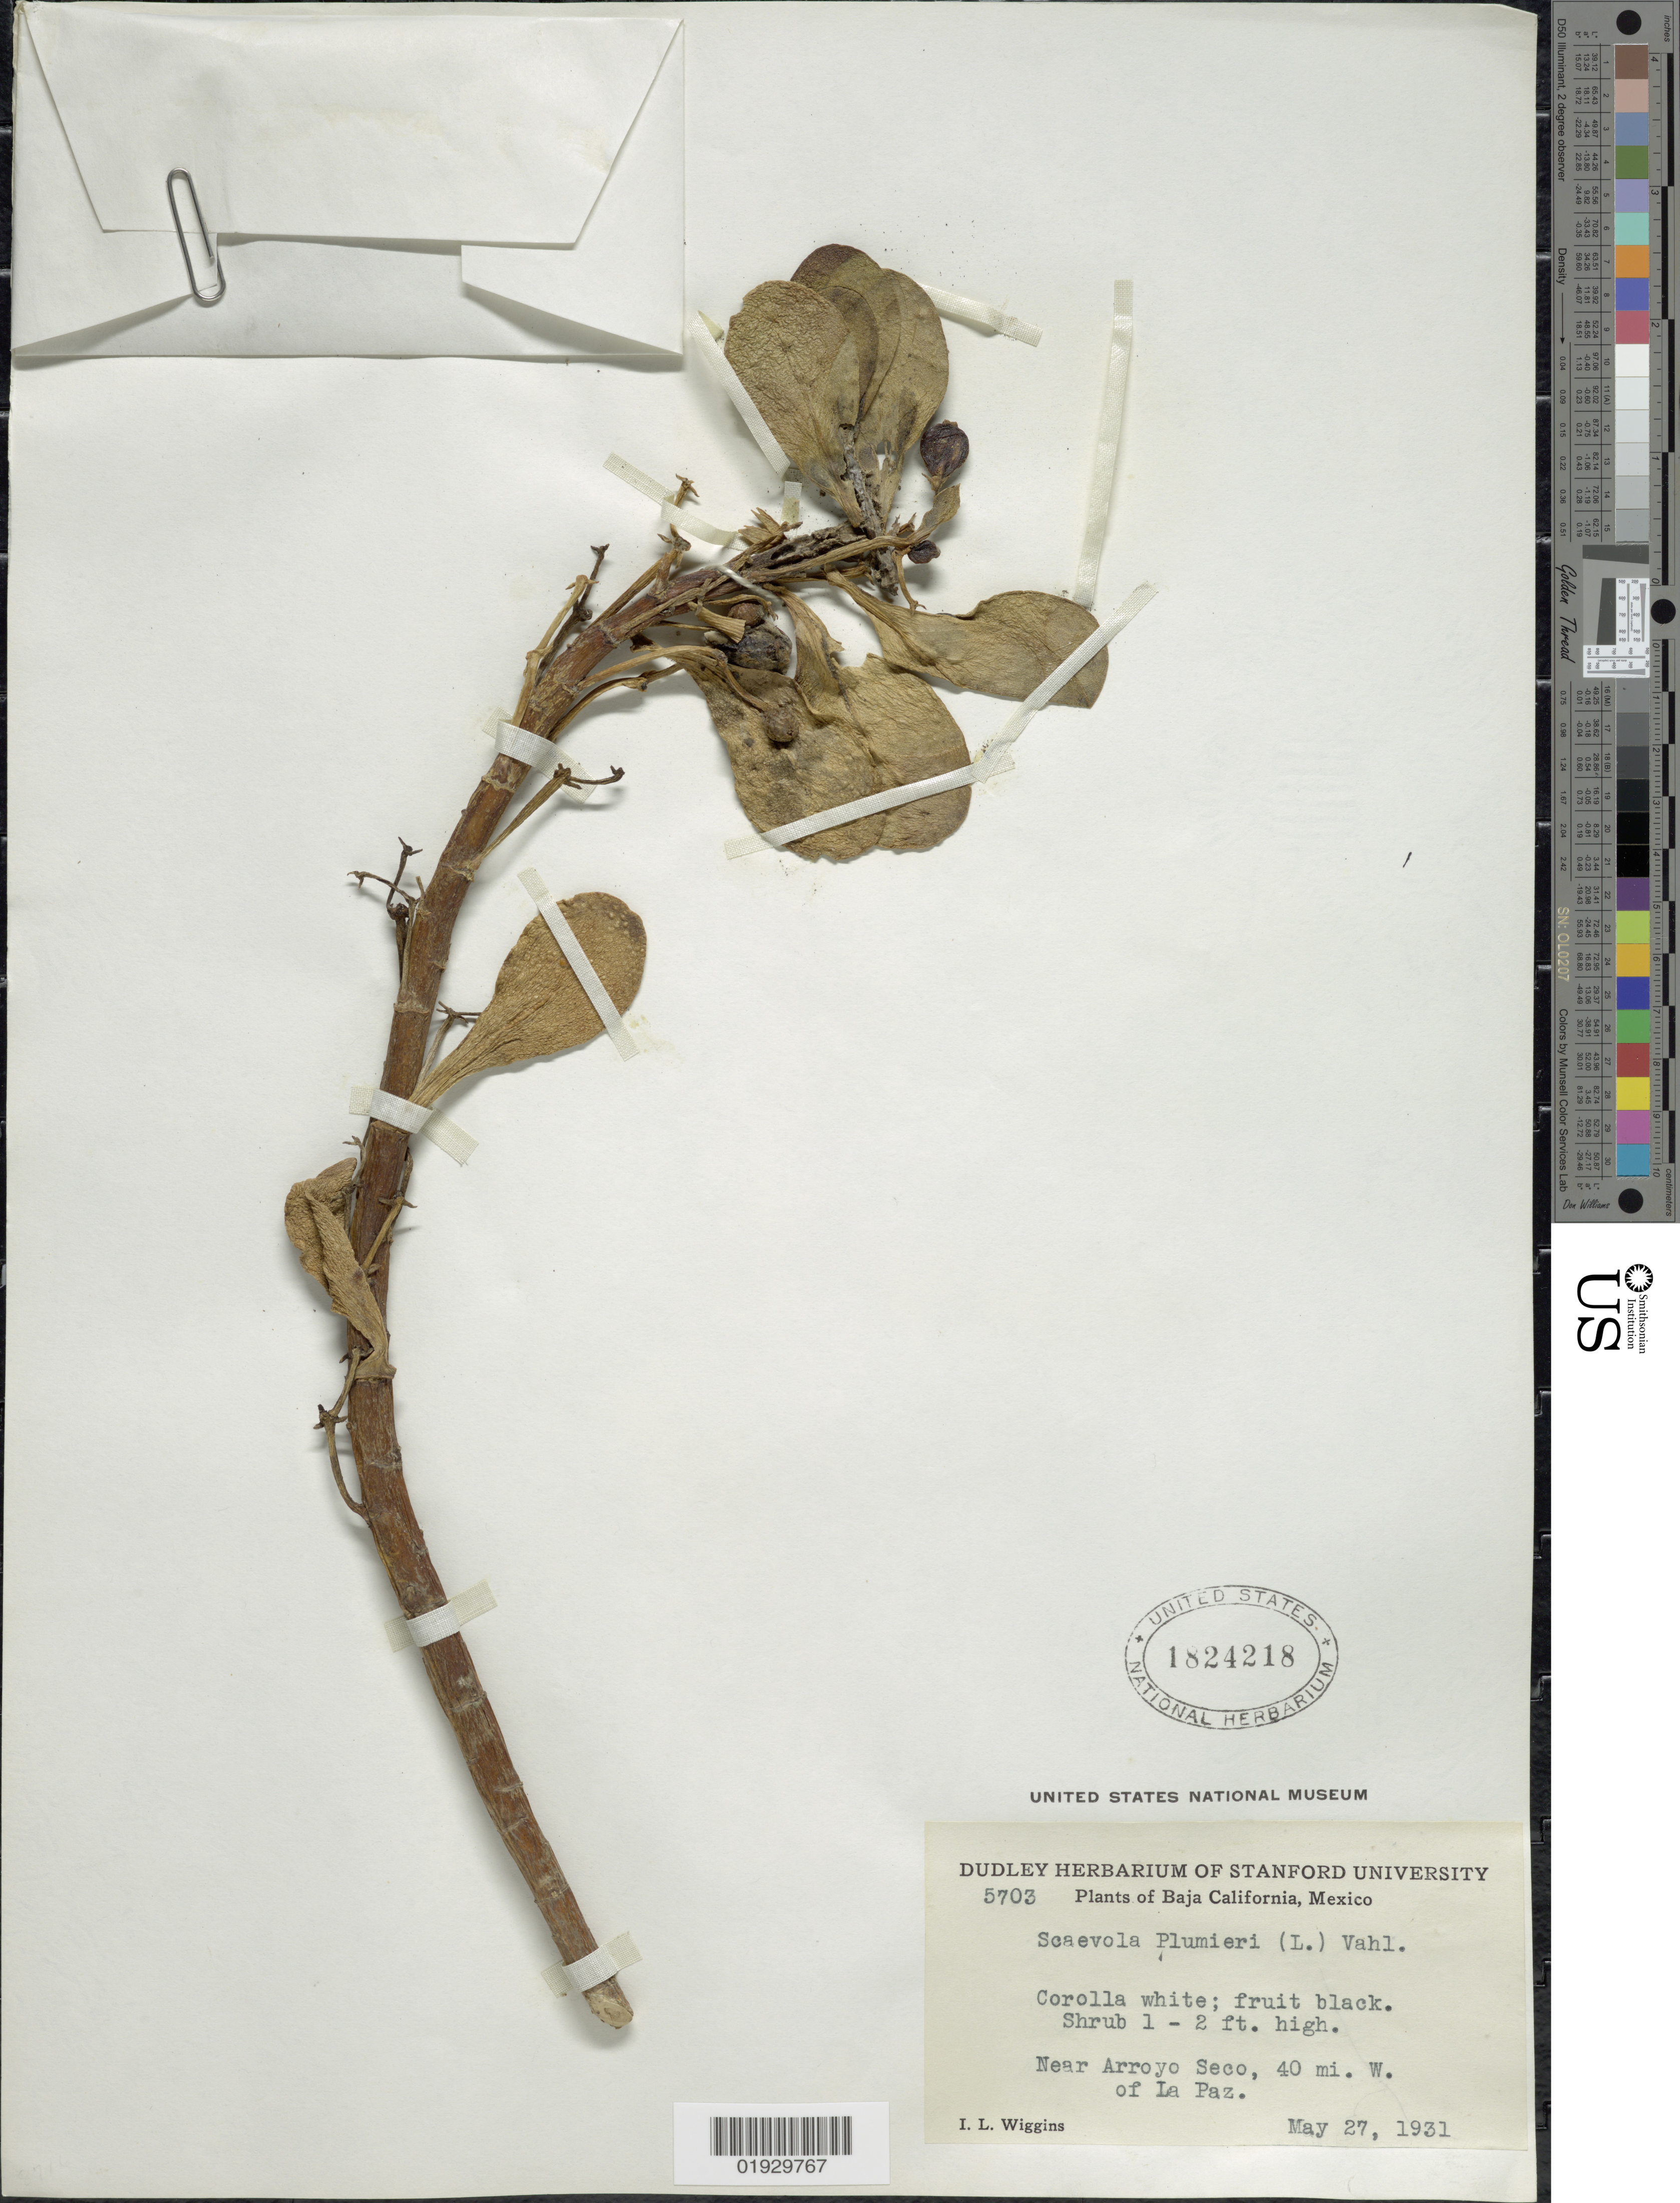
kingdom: Plantae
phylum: Tracheophyta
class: Magnoliopsida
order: Asterales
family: Goodeniaceae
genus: Scaevola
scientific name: Scaevola plumieri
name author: (L.) Vahl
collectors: I. L. Wiggins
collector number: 5703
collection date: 1931-05-27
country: Mexico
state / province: Baja California Sur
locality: Near Arroyo Seco, 40 mi. W. of La Paz.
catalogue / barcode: US 1824218